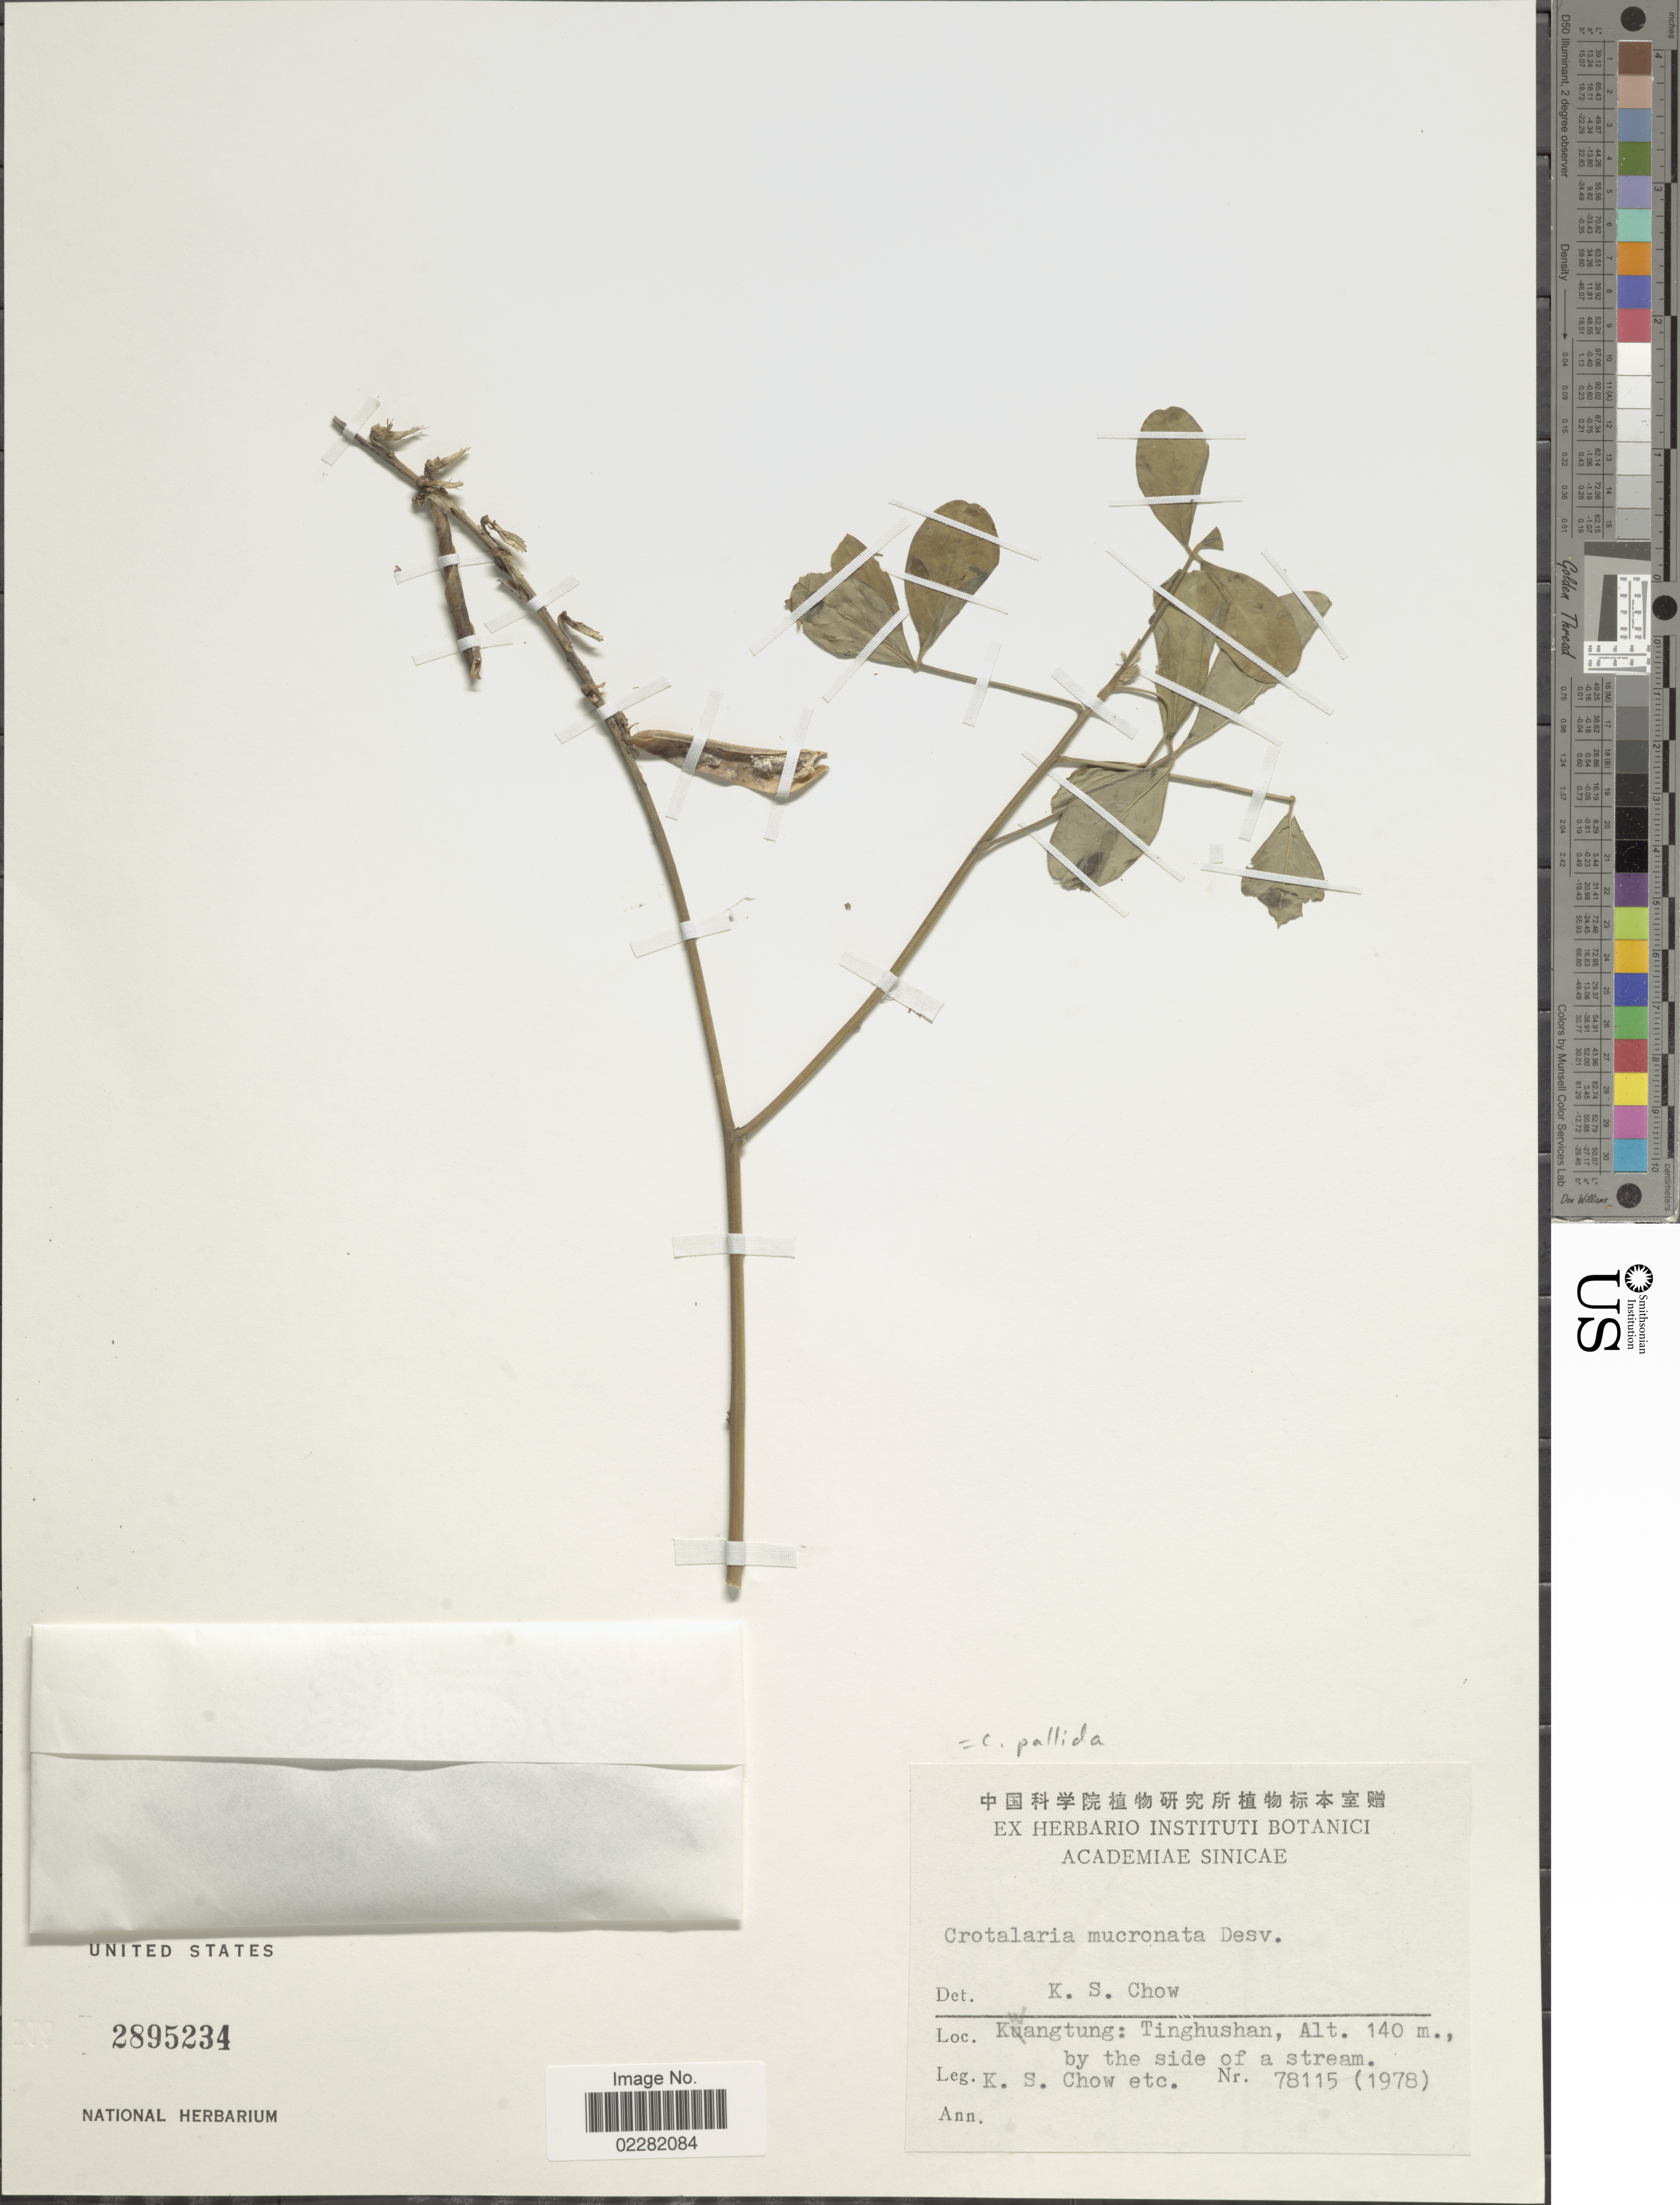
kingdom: Plantae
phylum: Tracheophyta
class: Magnoliopsida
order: Fabales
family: Fabaceae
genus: Crotalaria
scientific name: Crotalaria pallida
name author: Aiton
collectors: K. S. Chow & et al.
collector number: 78115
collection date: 1978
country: China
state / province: Guangdong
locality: Kwangtung: Tinghushan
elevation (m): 140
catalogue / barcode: US 2895234